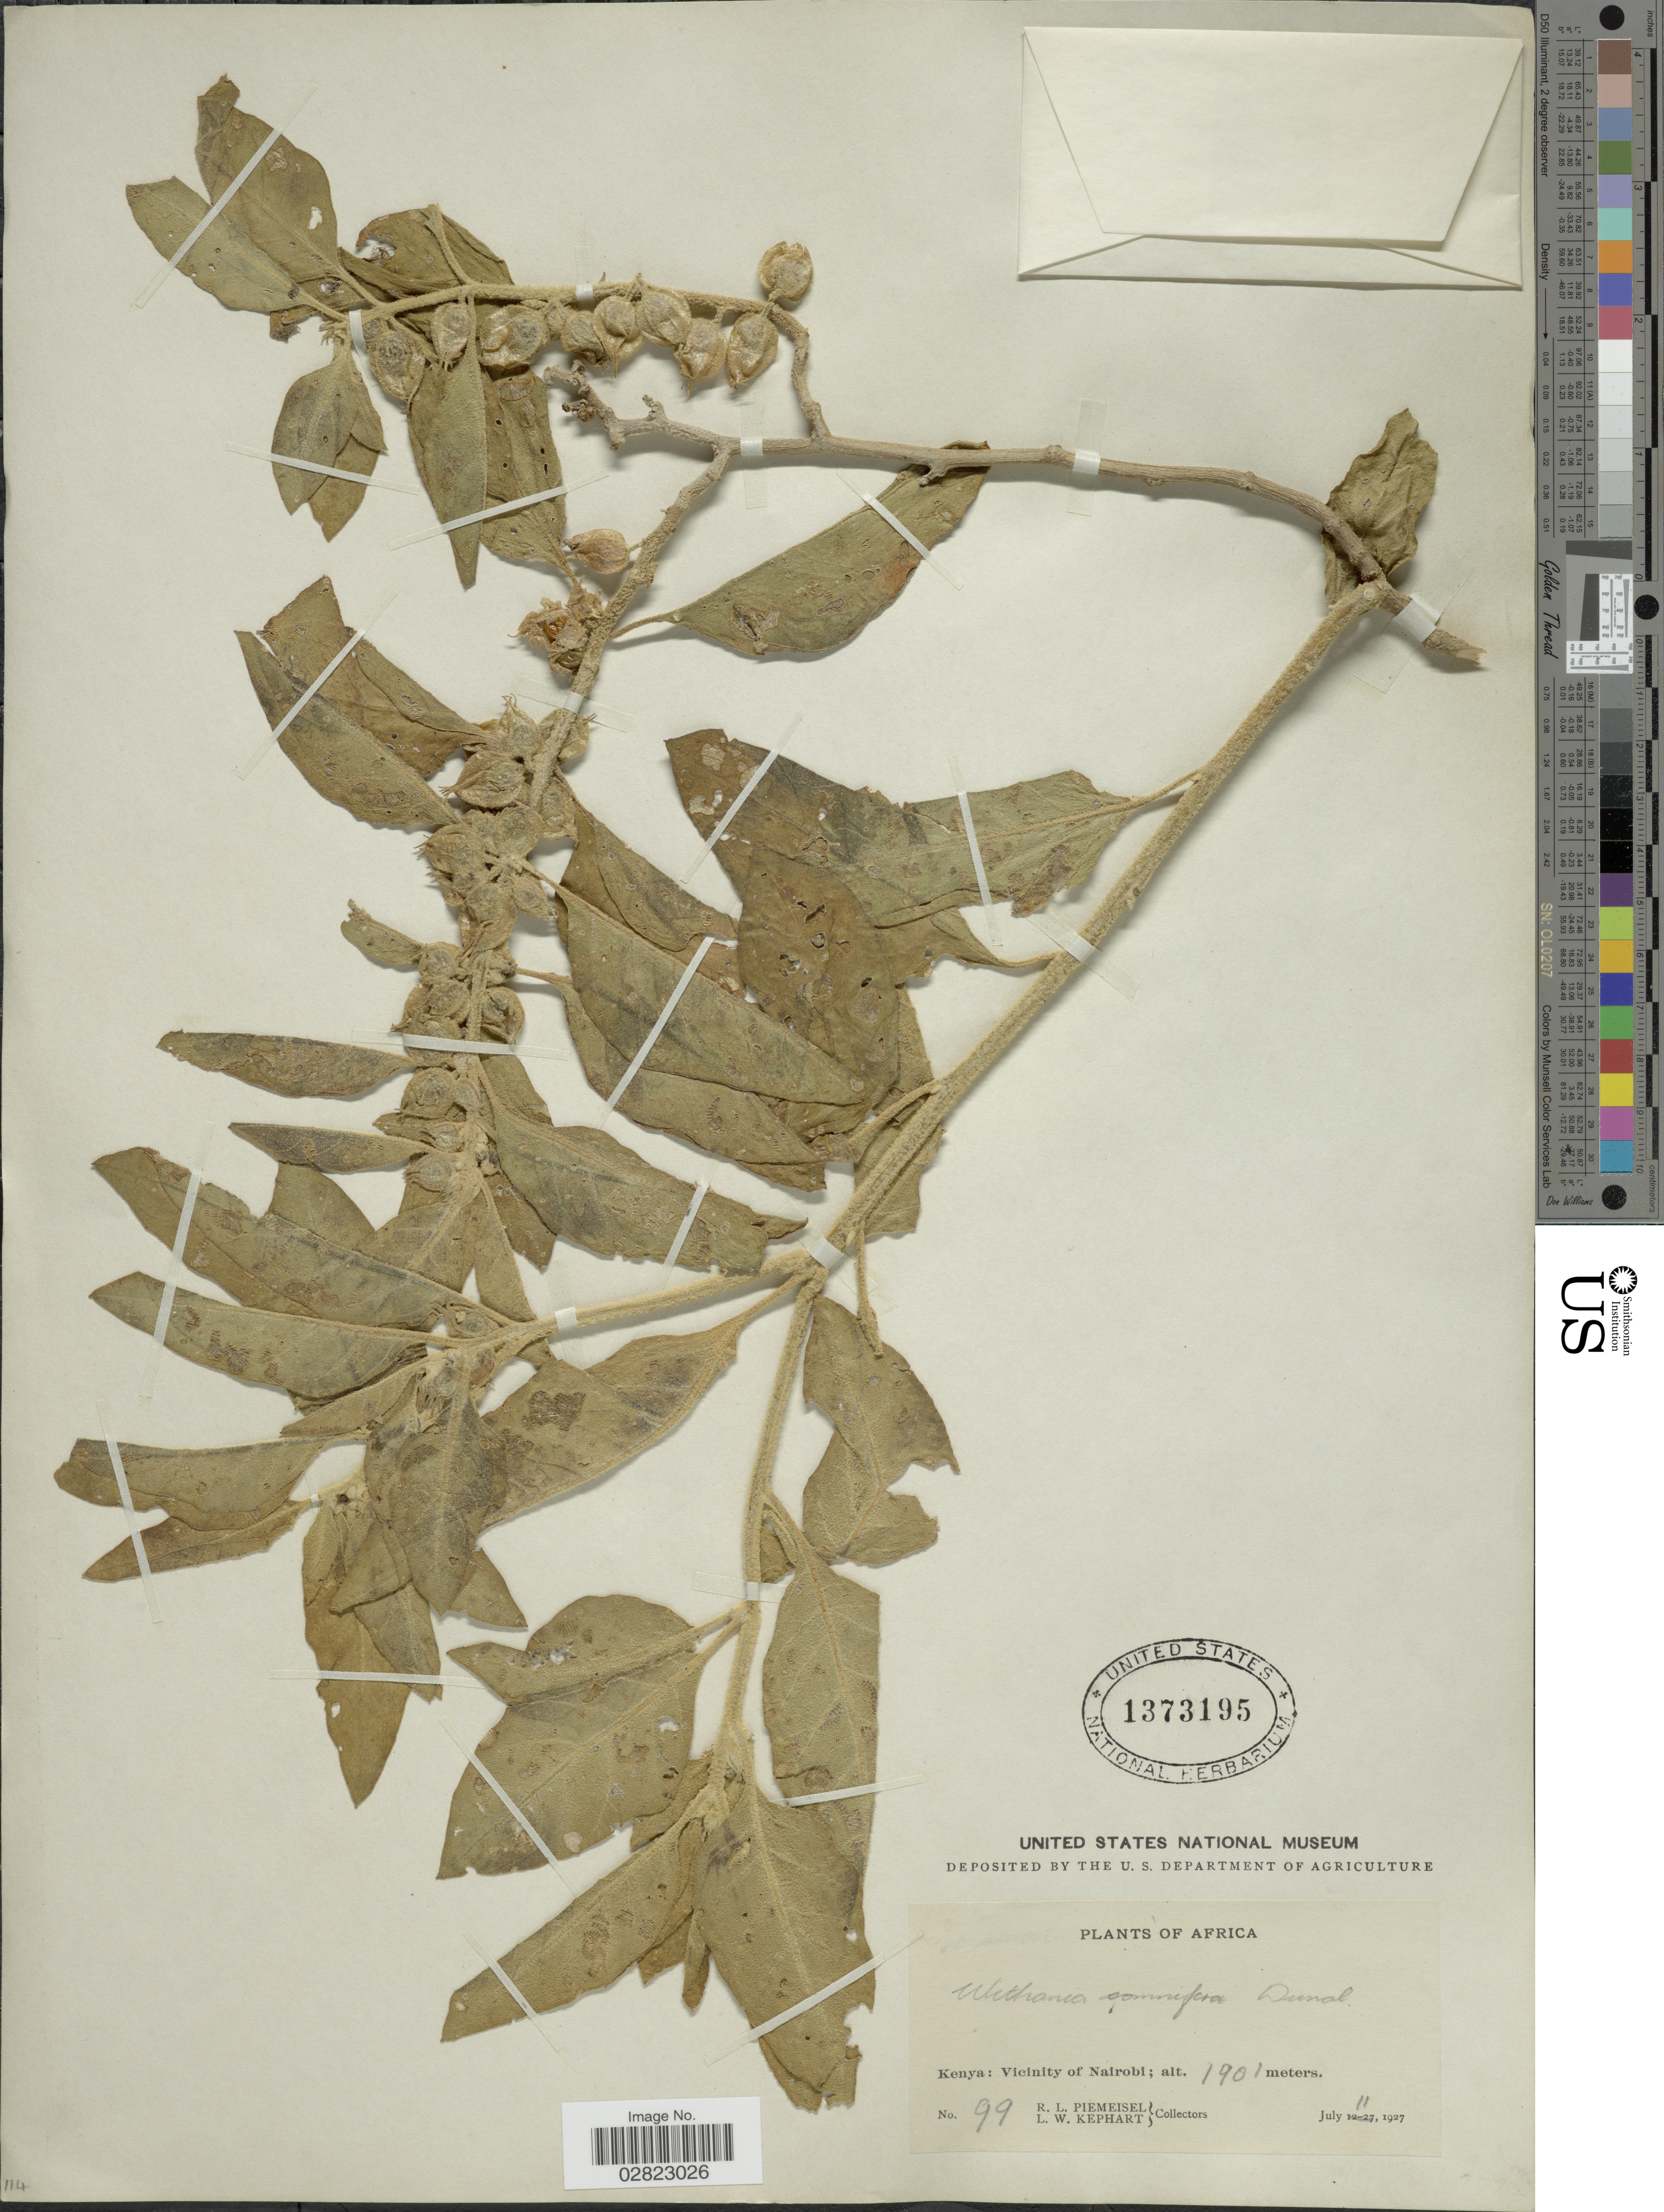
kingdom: Plantae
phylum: Tracheophyta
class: Magnoliopsida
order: Solanales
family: Solanaceae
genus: Withania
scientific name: Withania somnifera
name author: (L.) Dunal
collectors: R. L. Piemeisel & L. W. Kephart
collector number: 99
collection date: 1927-07-11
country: Kenya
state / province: Nairobi Area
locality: Vicinity of Nairobi.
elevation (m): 1901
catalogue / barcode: US 1373195